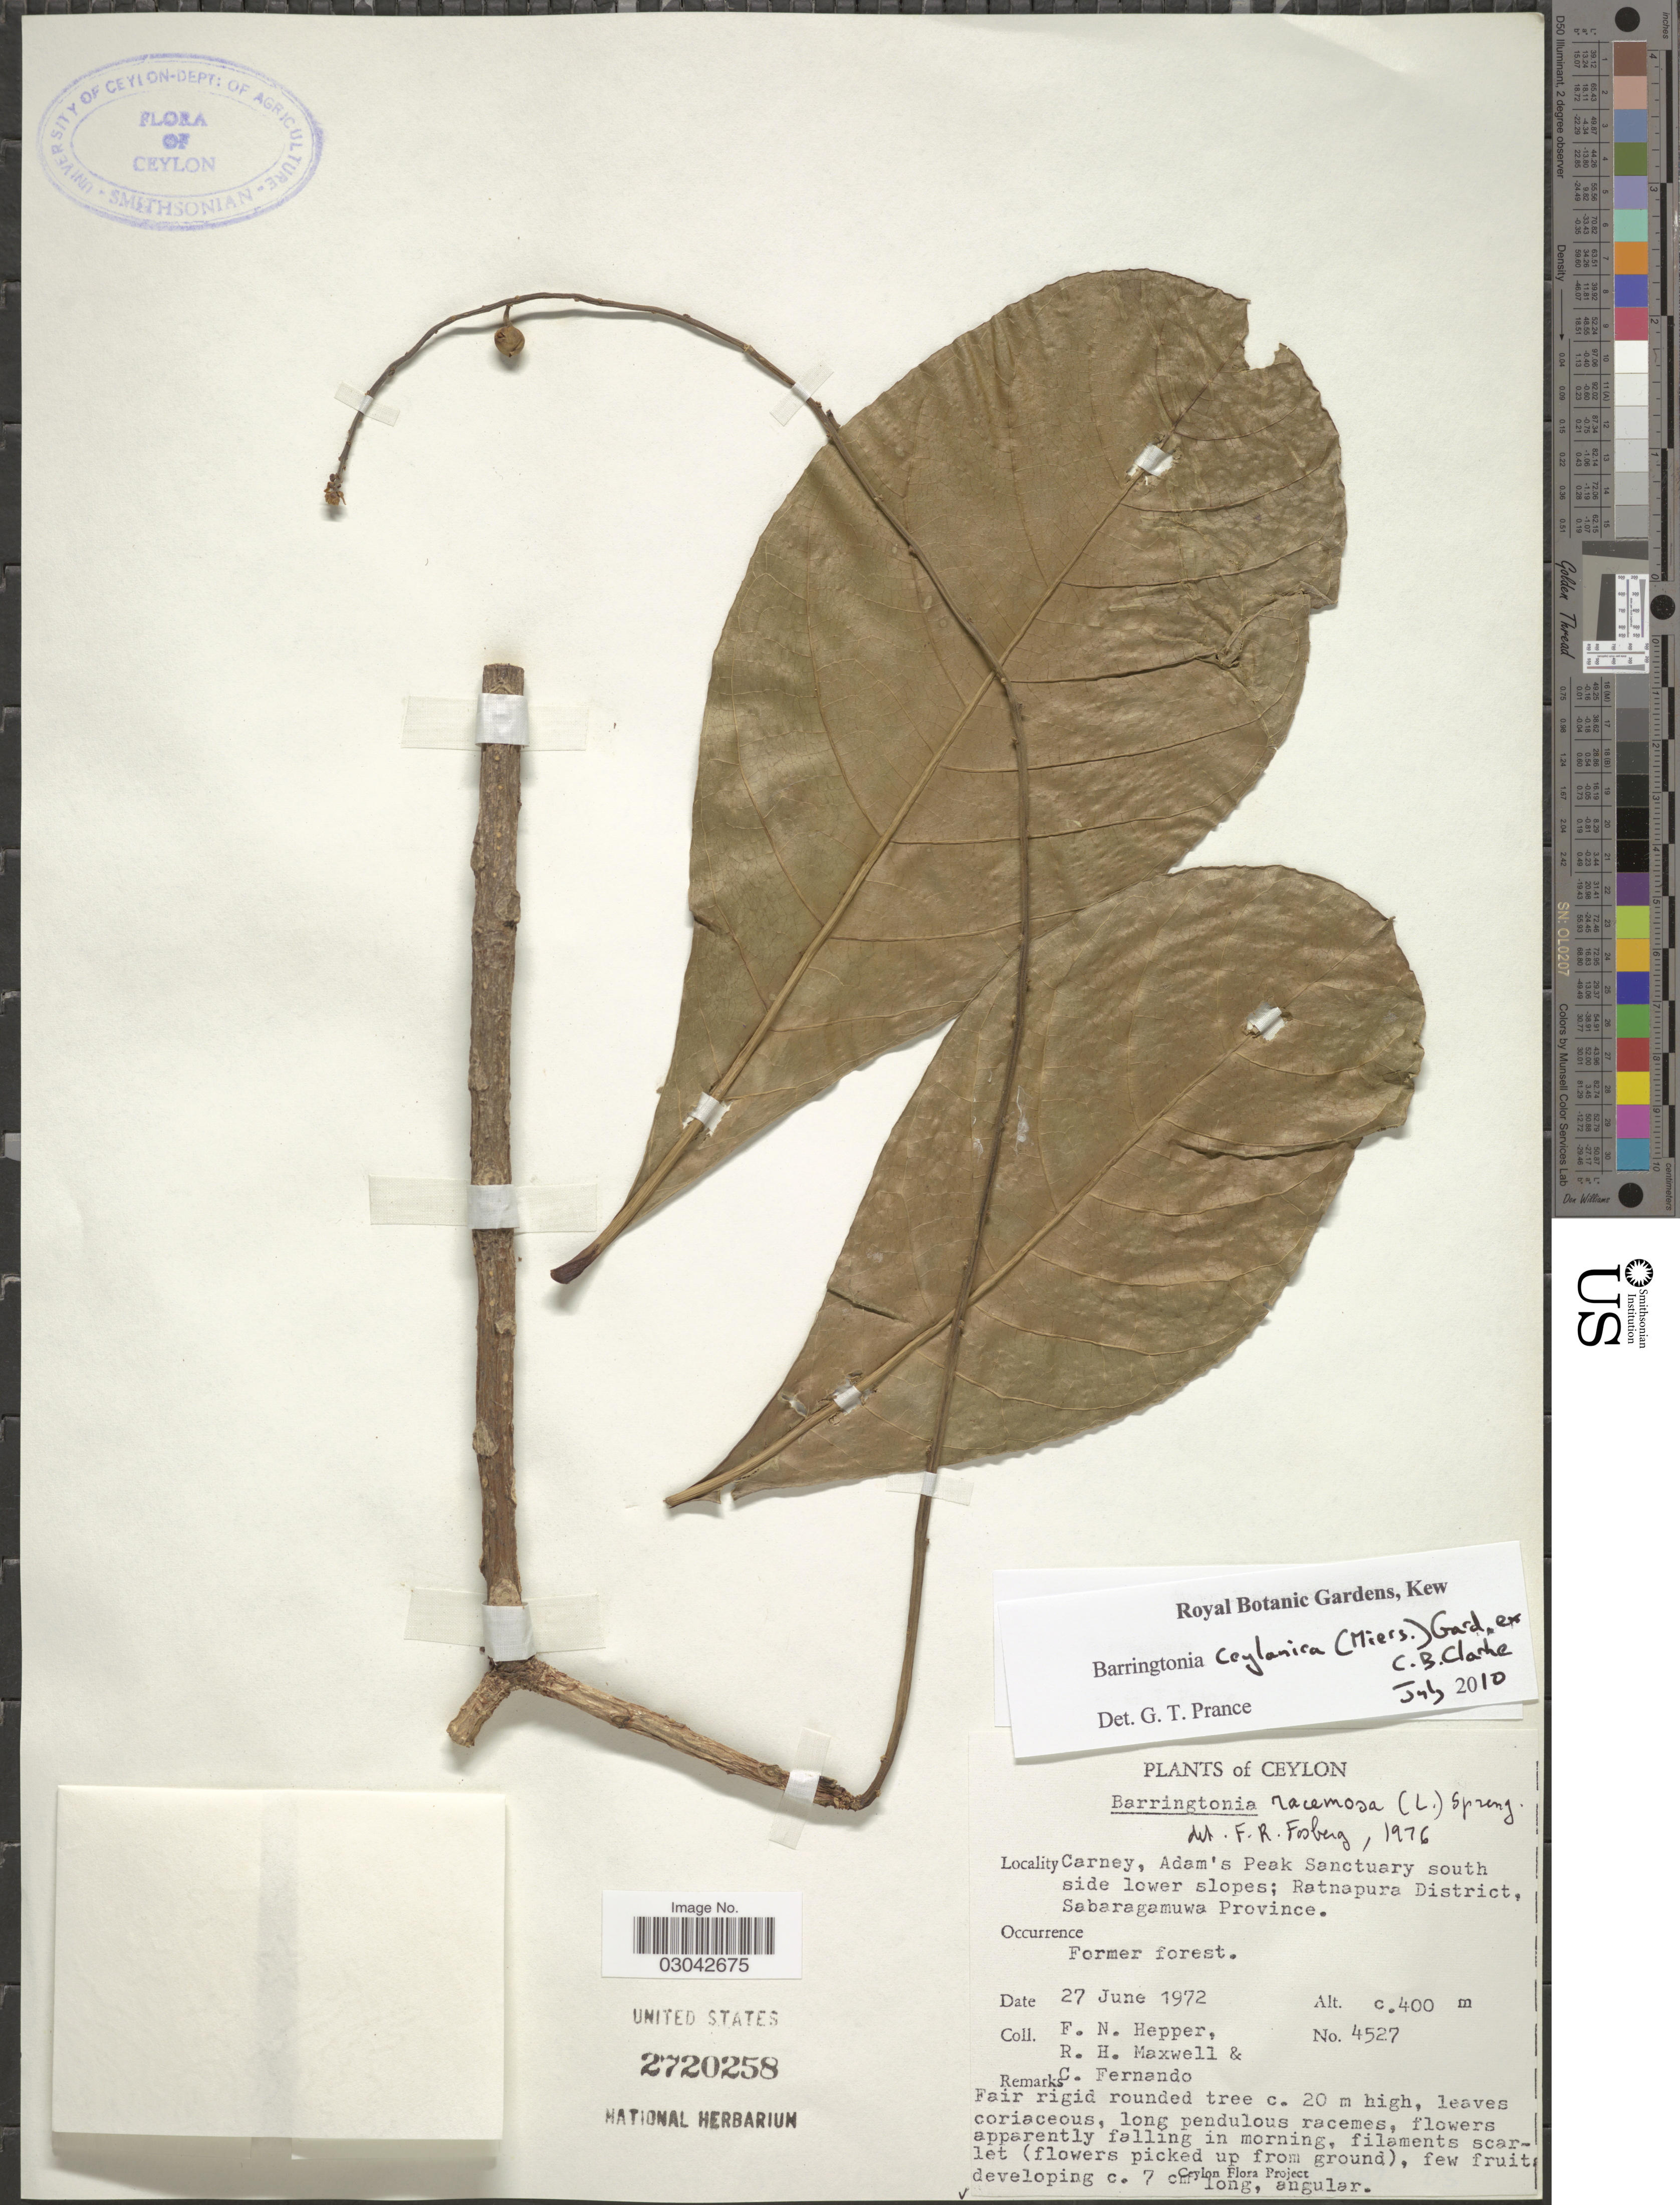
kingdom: Plantae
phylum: Tracheophyta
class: Magnoliopsida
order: Ericales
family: Lecythidaceae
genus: Barringtonia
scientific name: Barringtonia ceylanica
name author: (Miers) Gardner ex C.B. Clarke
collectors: F. Hepper, R. Maxwell & C. Fernando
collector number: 4527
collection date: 1972-06-27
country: Sri Lanka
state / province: Sabaragamuwa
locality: Ceylon. Carney, Adam's Peak Sanctuary south side lower slopes; Ratnapura District.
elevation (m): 400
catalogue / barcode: US 2720258